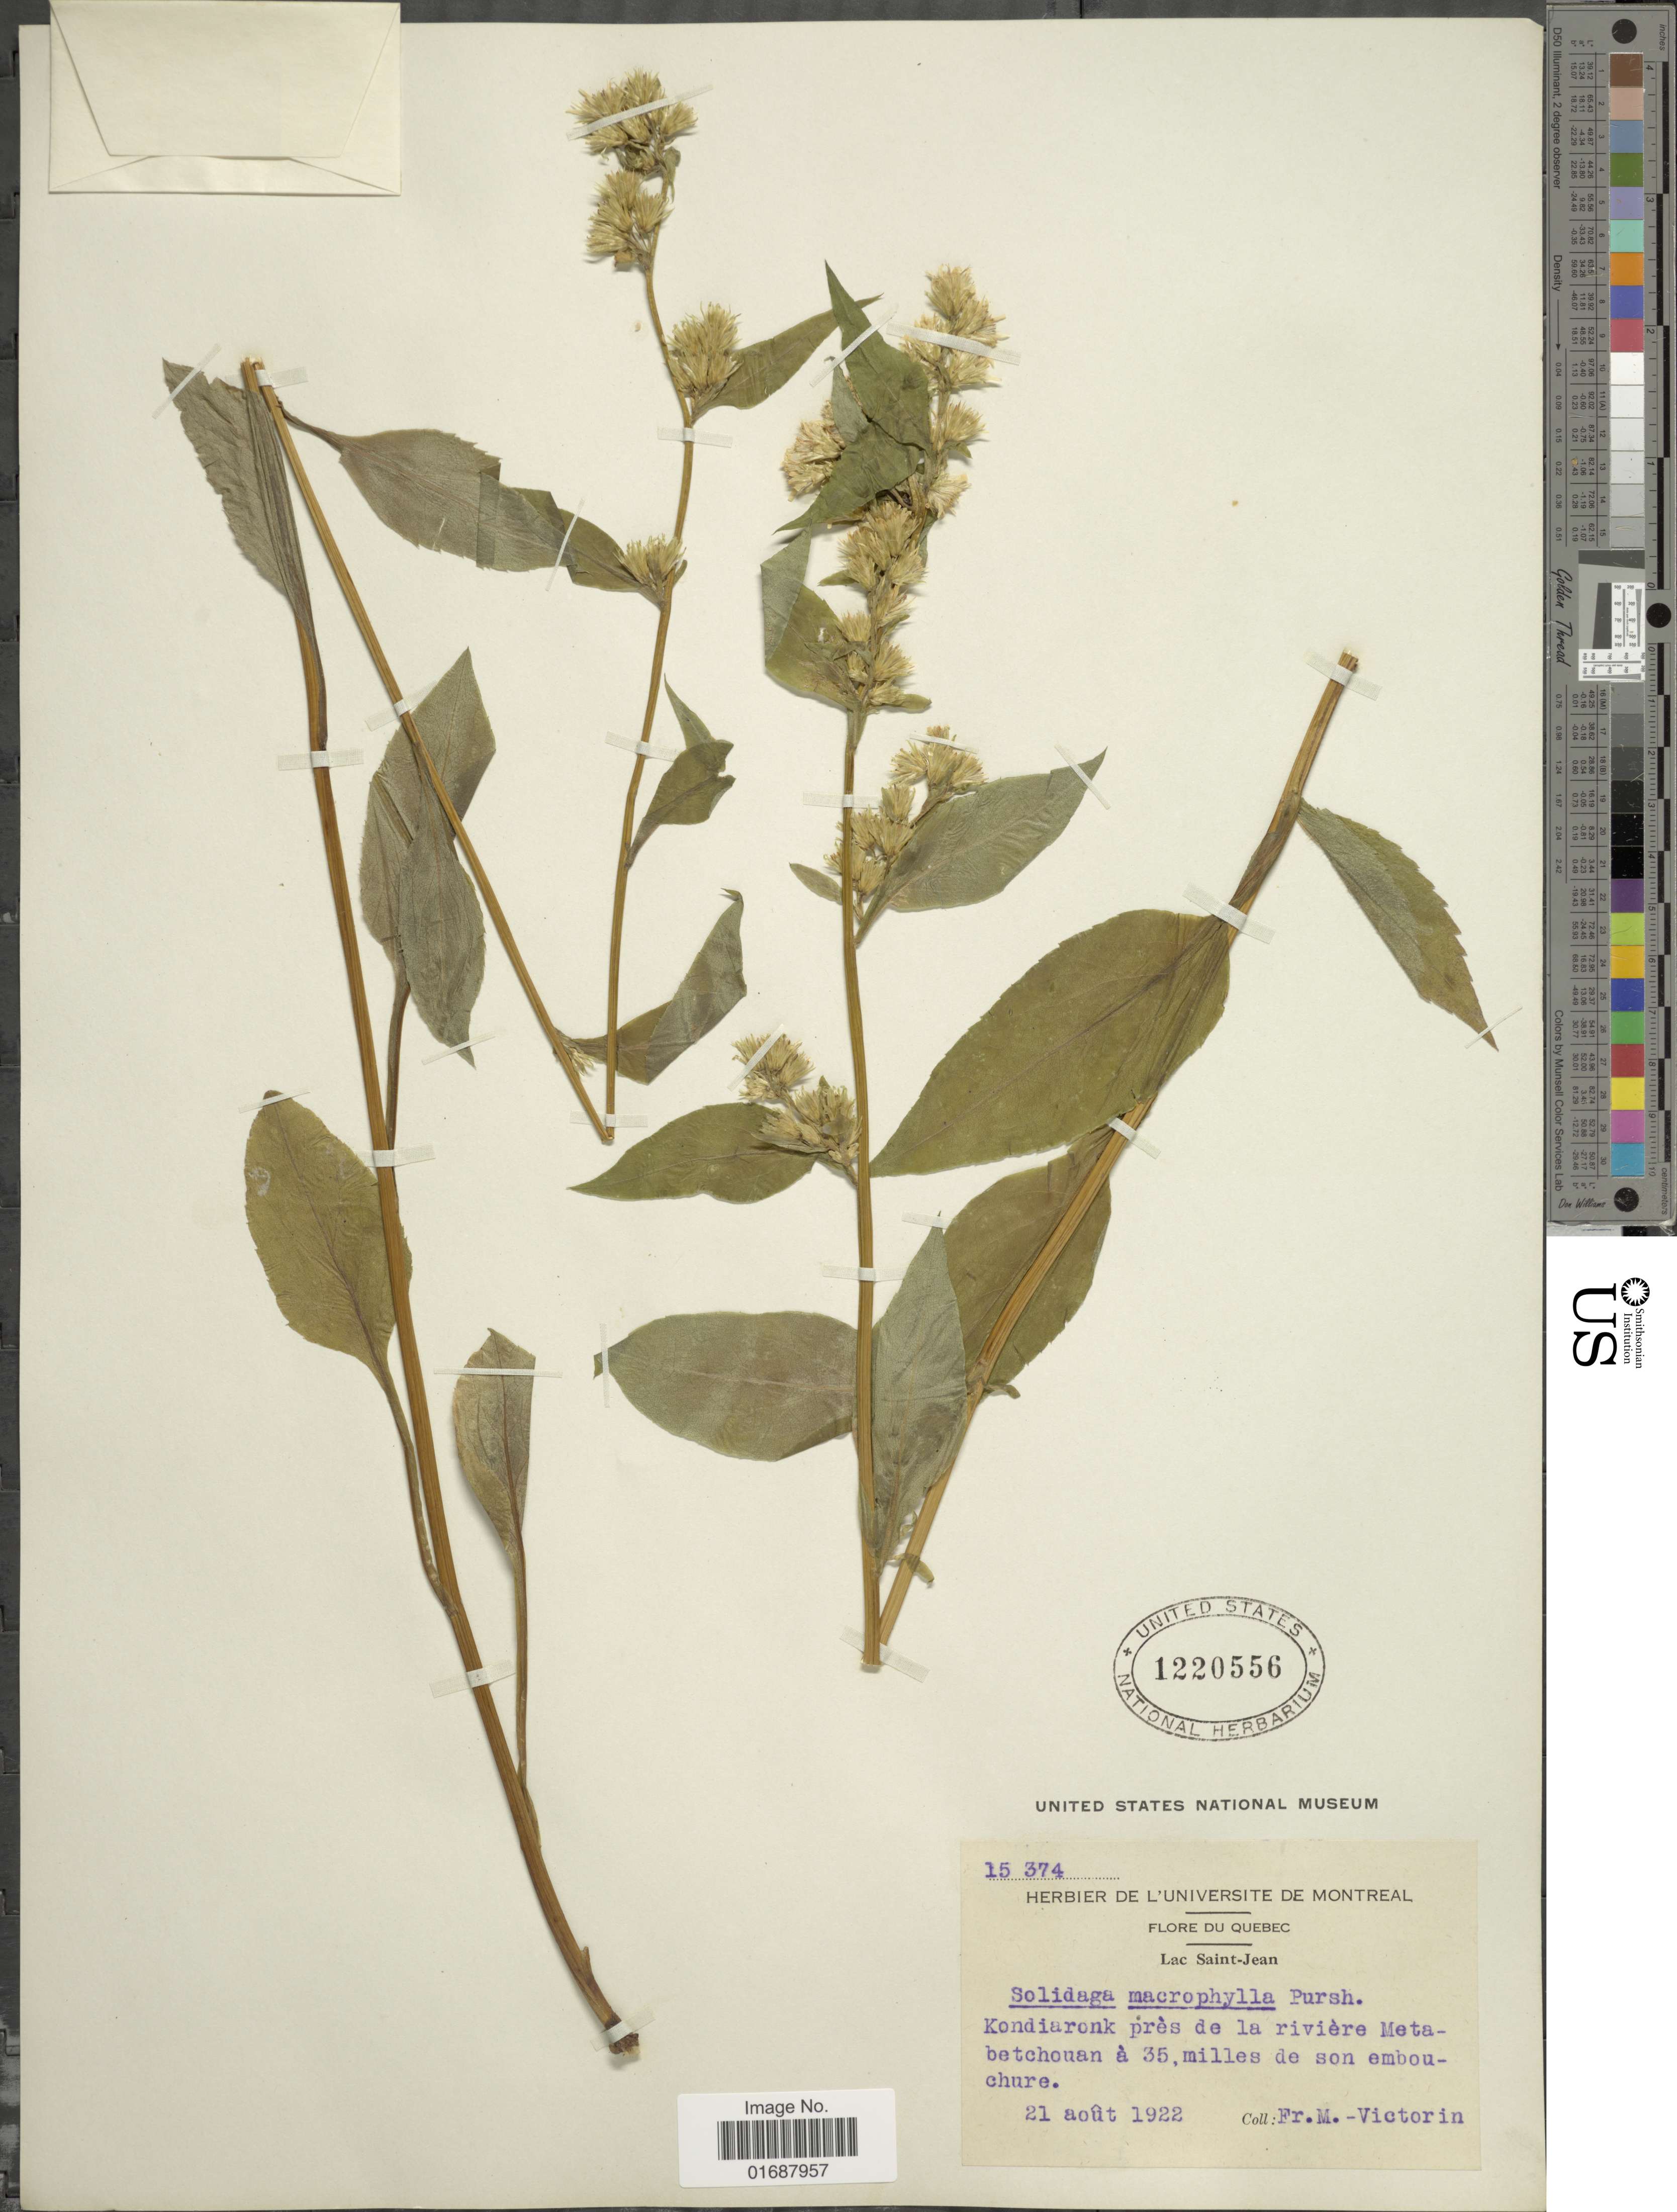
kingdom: Plantae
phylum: Tracheophyta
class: Magnoliopsida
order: Asterales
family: Asteraceae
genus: Solidago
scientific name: Solidago macrophylla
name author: Banks ex Pursh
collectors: Fr. Marie-Victorin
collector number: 15374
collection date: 1922-08-21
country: Canada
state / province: Quebec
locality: Lac Saint-Jean. Kondiaronk pres de la riviere Metabetchouan a 35 milles de son embouchure.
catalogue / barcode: US 1220556